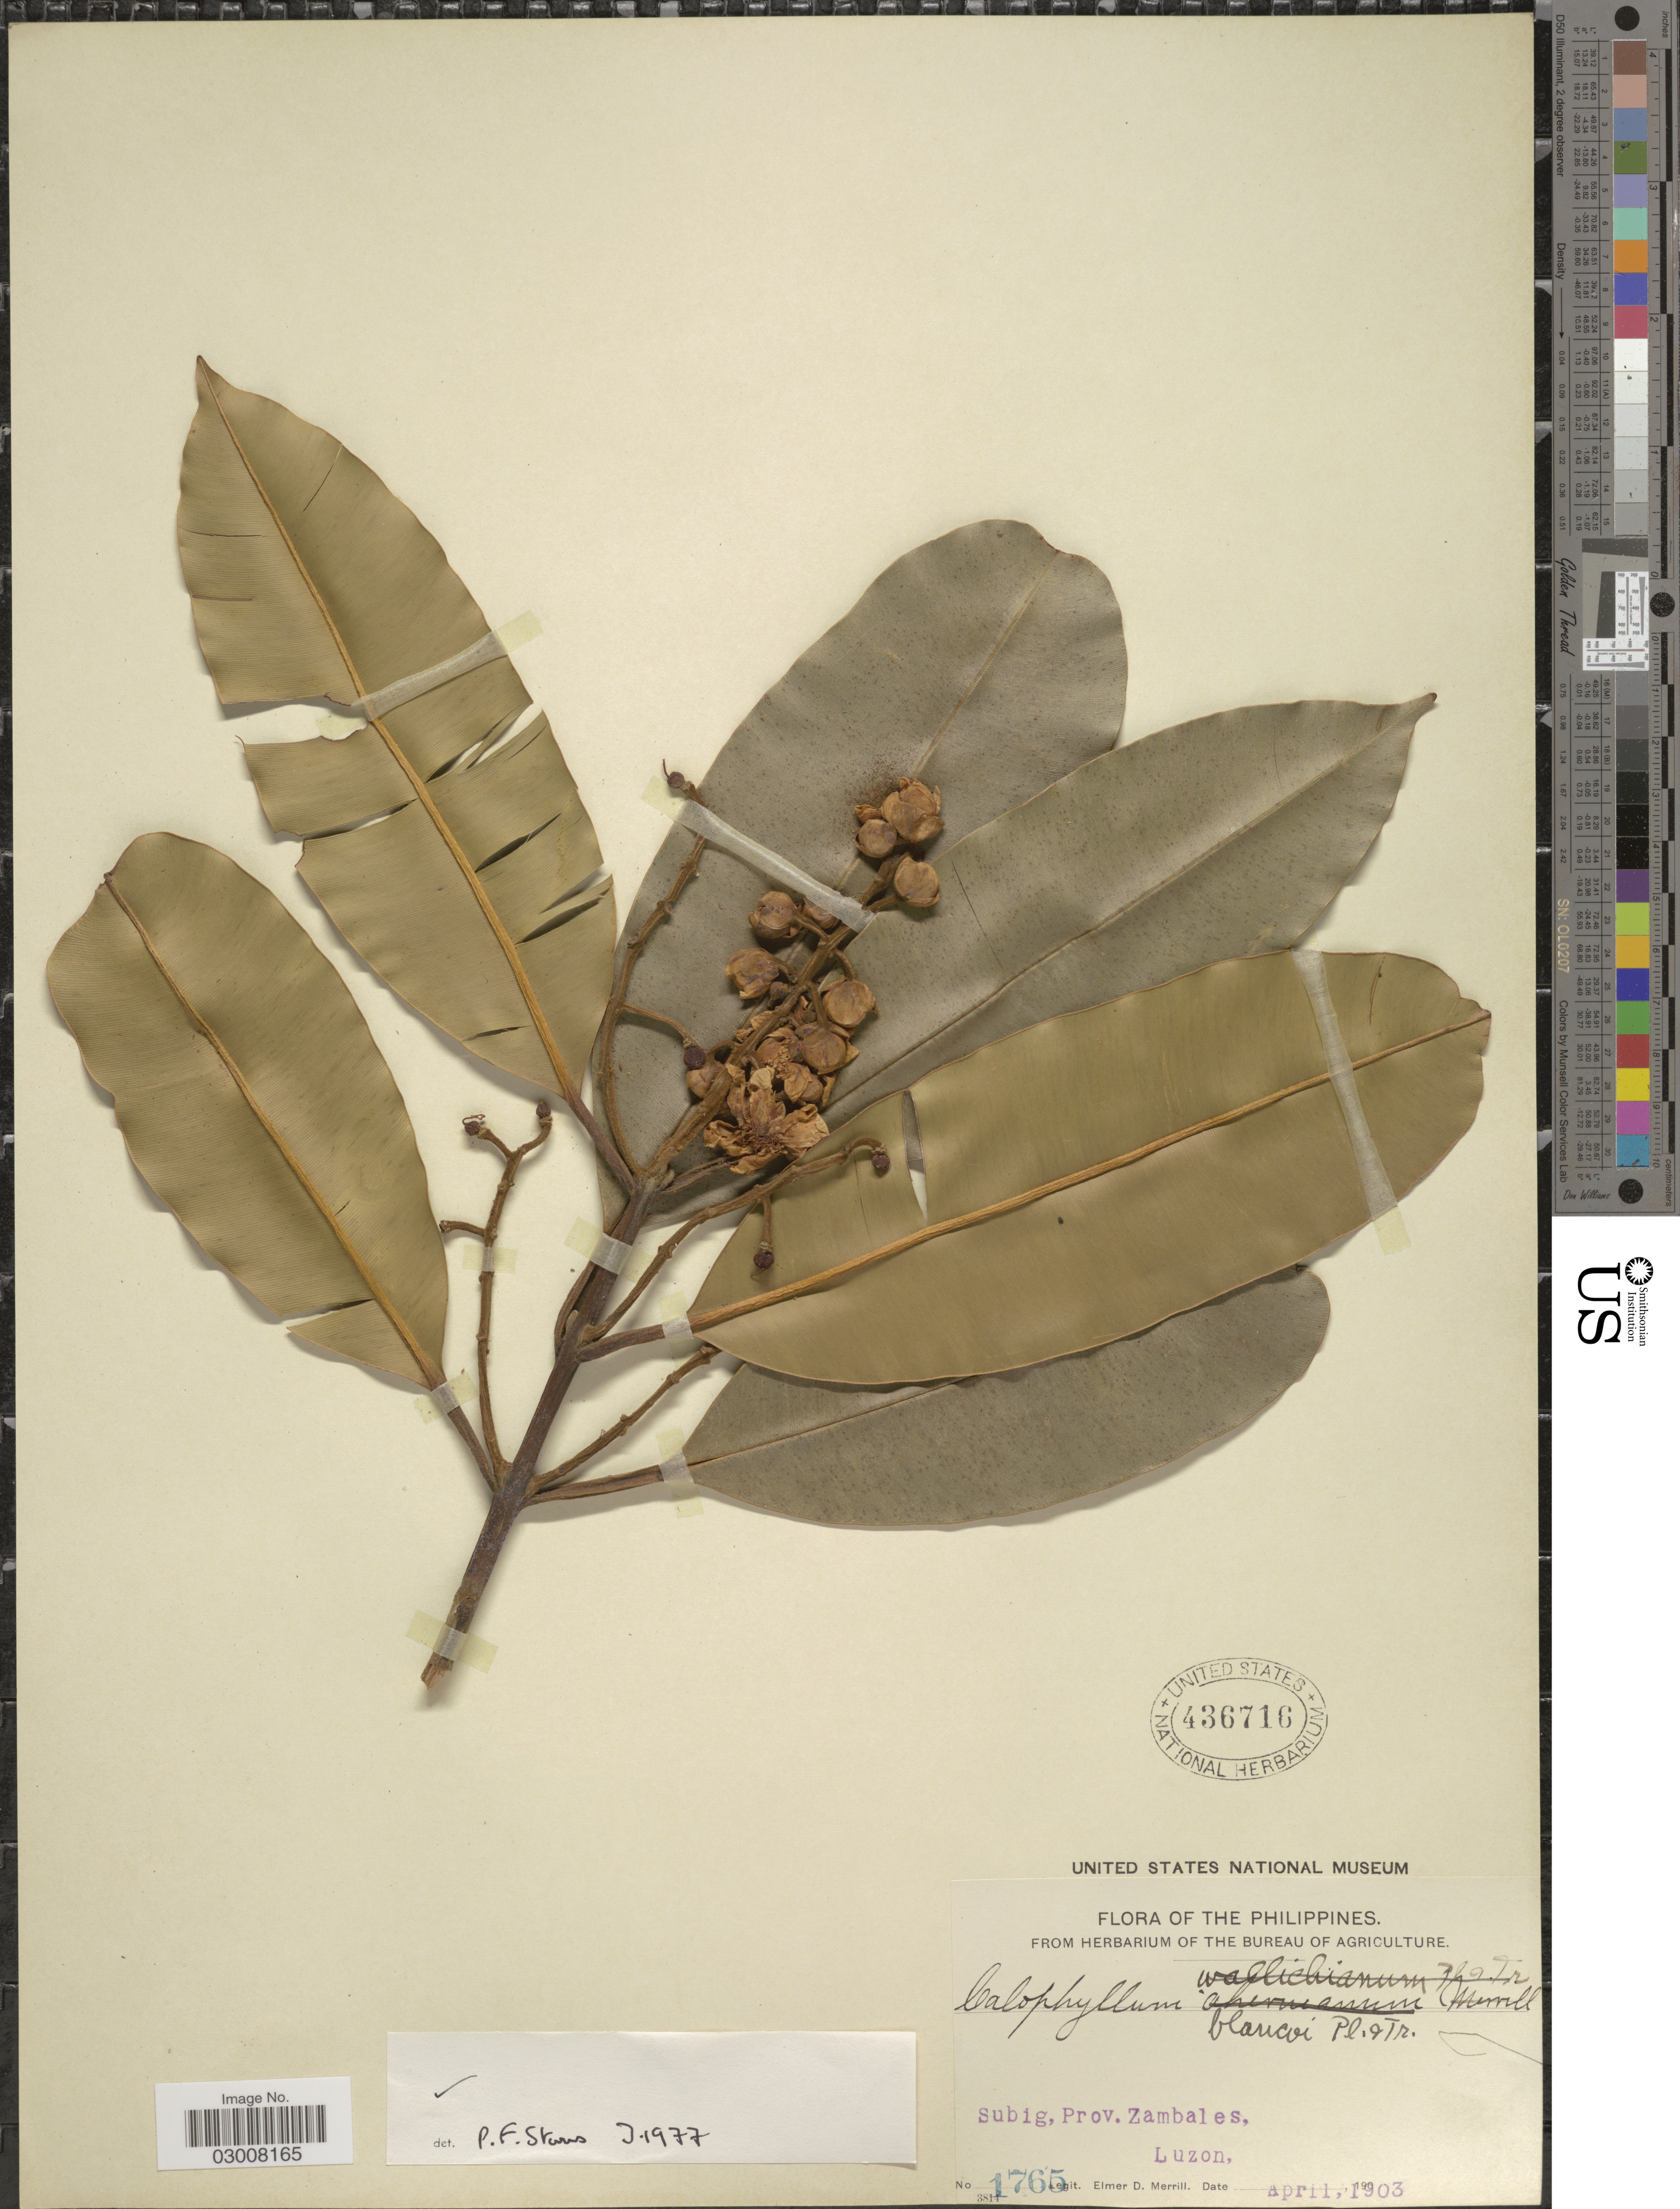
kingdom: Plantae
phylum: Tracheophyta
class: Magnoliopsida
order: Malpighiales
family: Calophyllaceae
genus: Calophyllum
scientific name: Calophyllum blancoi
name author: Planch. & Triana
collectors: E. D. Merrill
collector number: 1765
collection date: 1903-04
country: Philippines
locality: Subig, Prov. Zambales, Luzon.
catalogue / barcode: US 436716